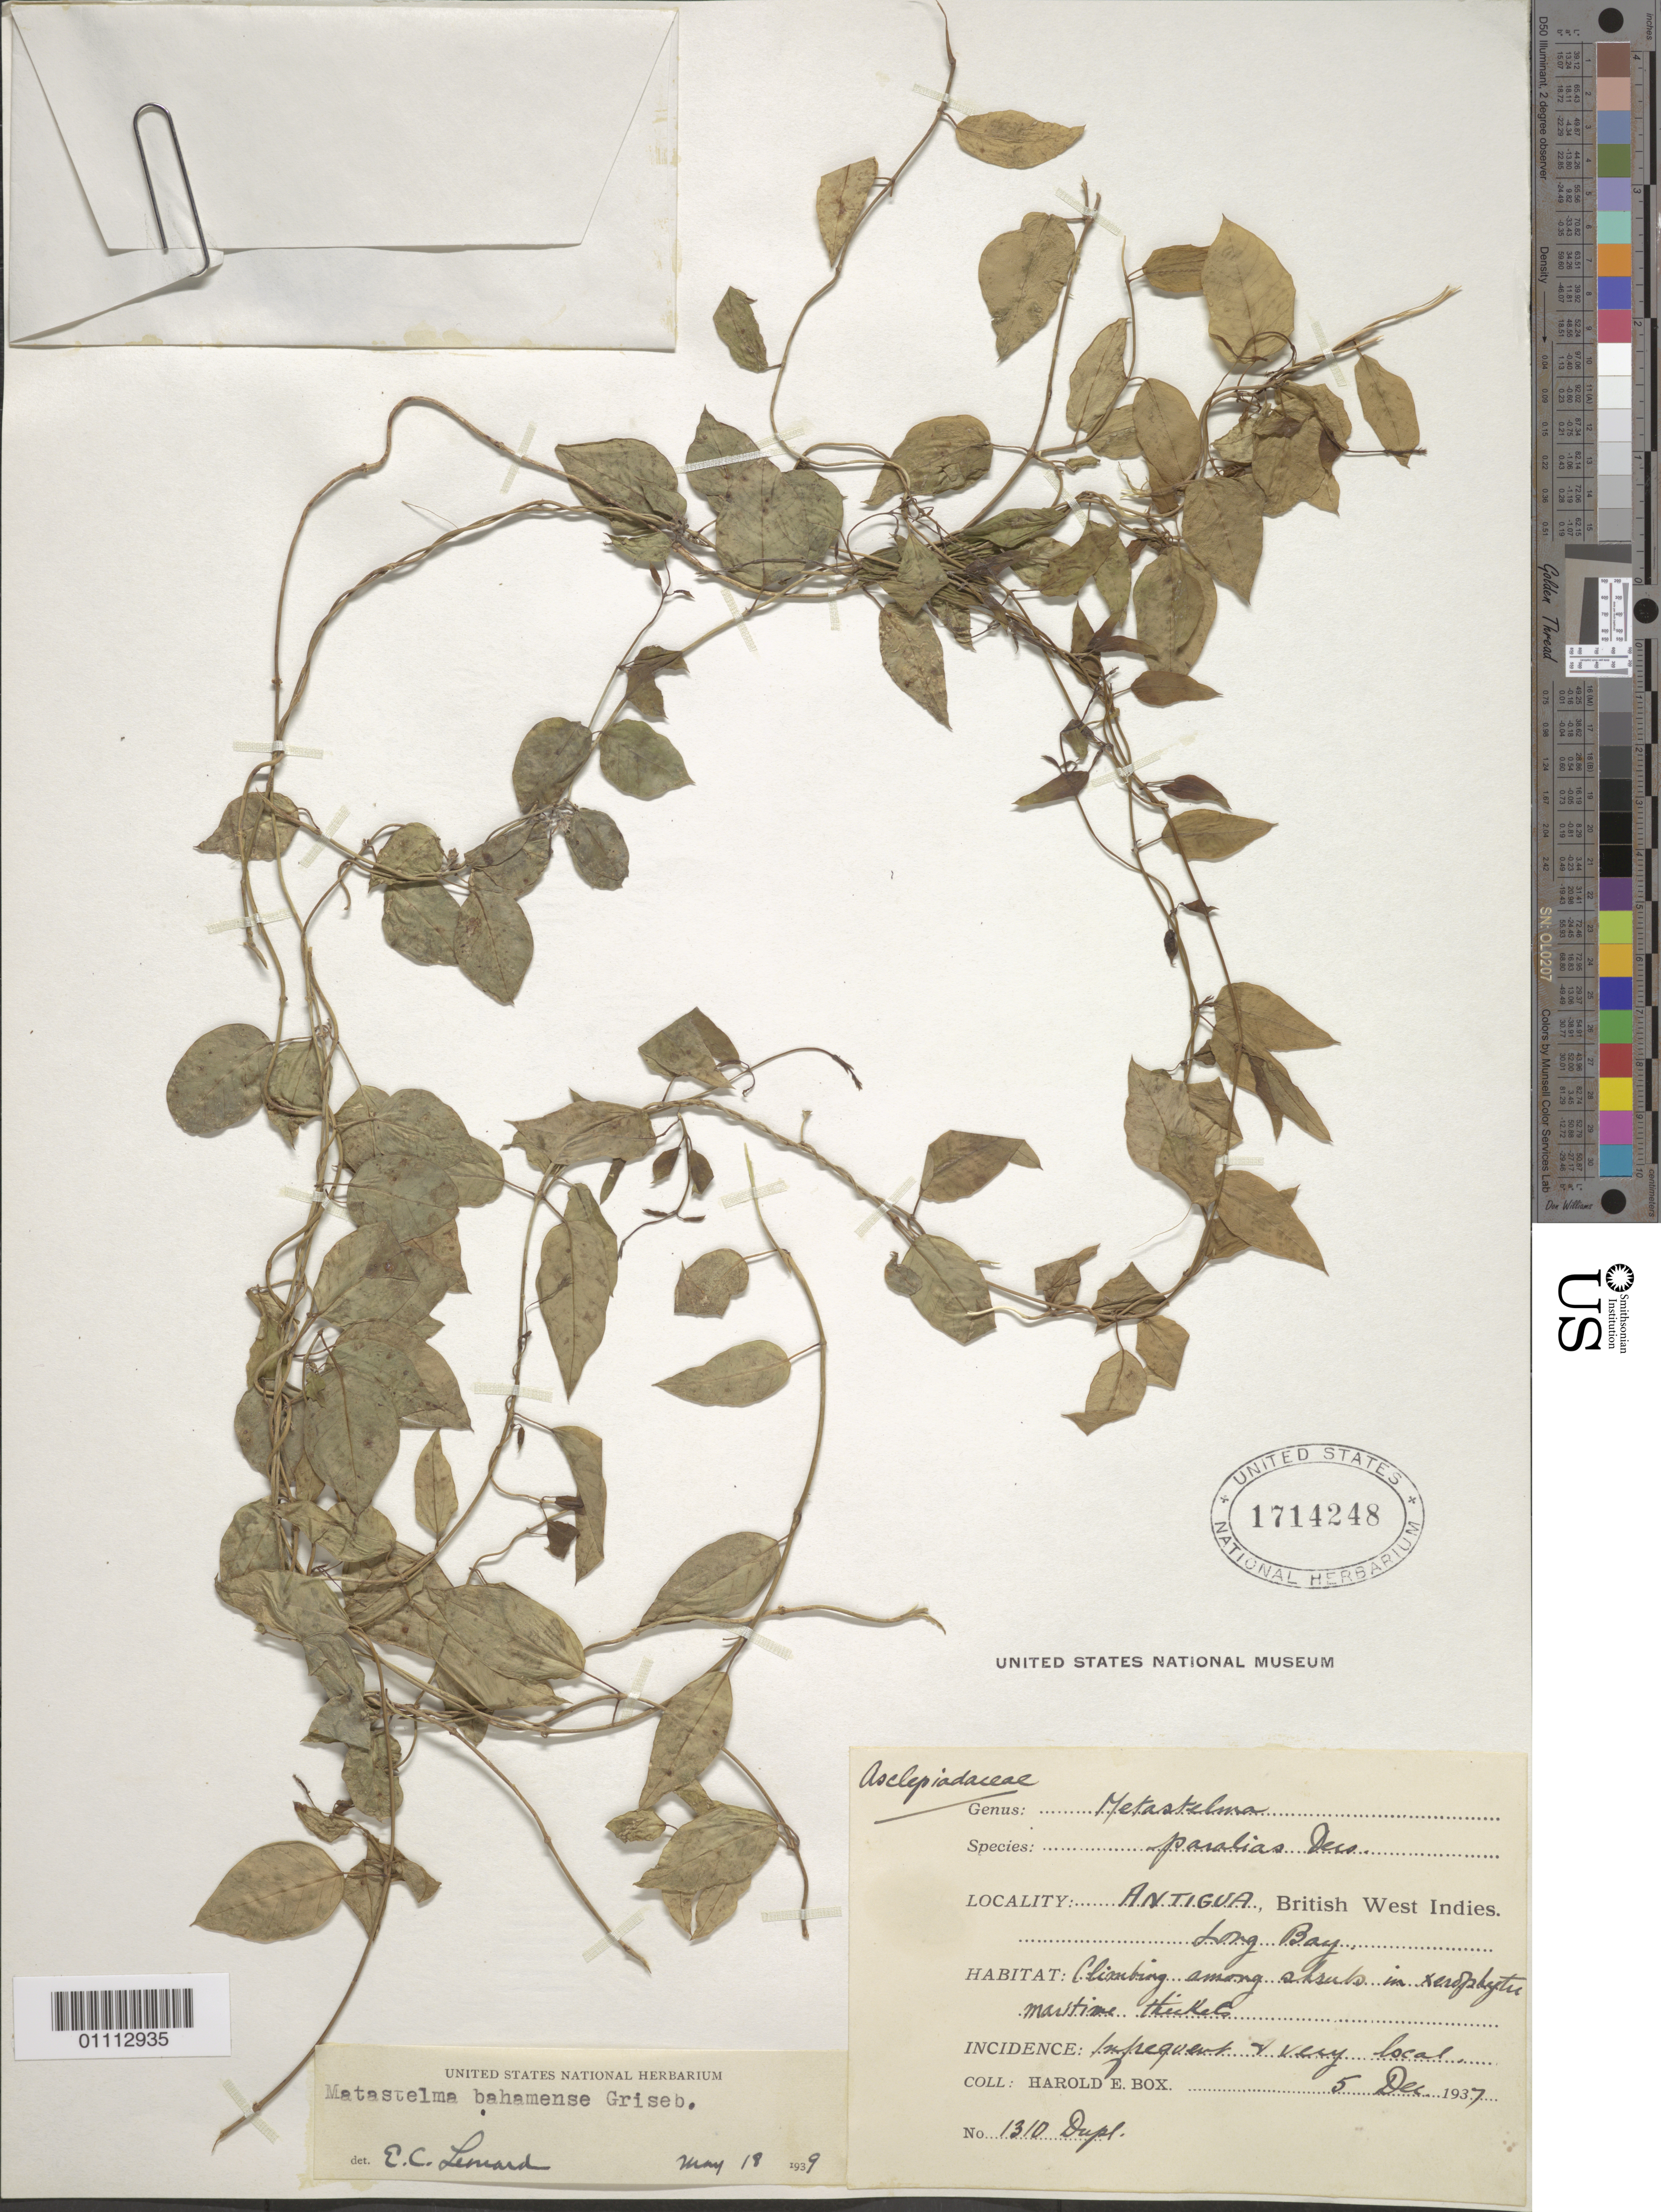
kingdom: Plantae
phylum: Tracheophyta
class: Magnoliopsida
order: Gentianales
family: Apocynaceae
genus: Metastelma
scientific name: Metastelma bahamense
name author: Griseb.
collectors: H. E. Box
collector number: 1310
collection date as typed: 05 Dec 1937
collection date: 1937-12-05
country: Antigua and Barbuda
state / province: Saint Philip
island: Antigua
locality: Long Bay. Climbing among shrubs in xerophytic maritime thickets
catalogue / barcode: US 1714248